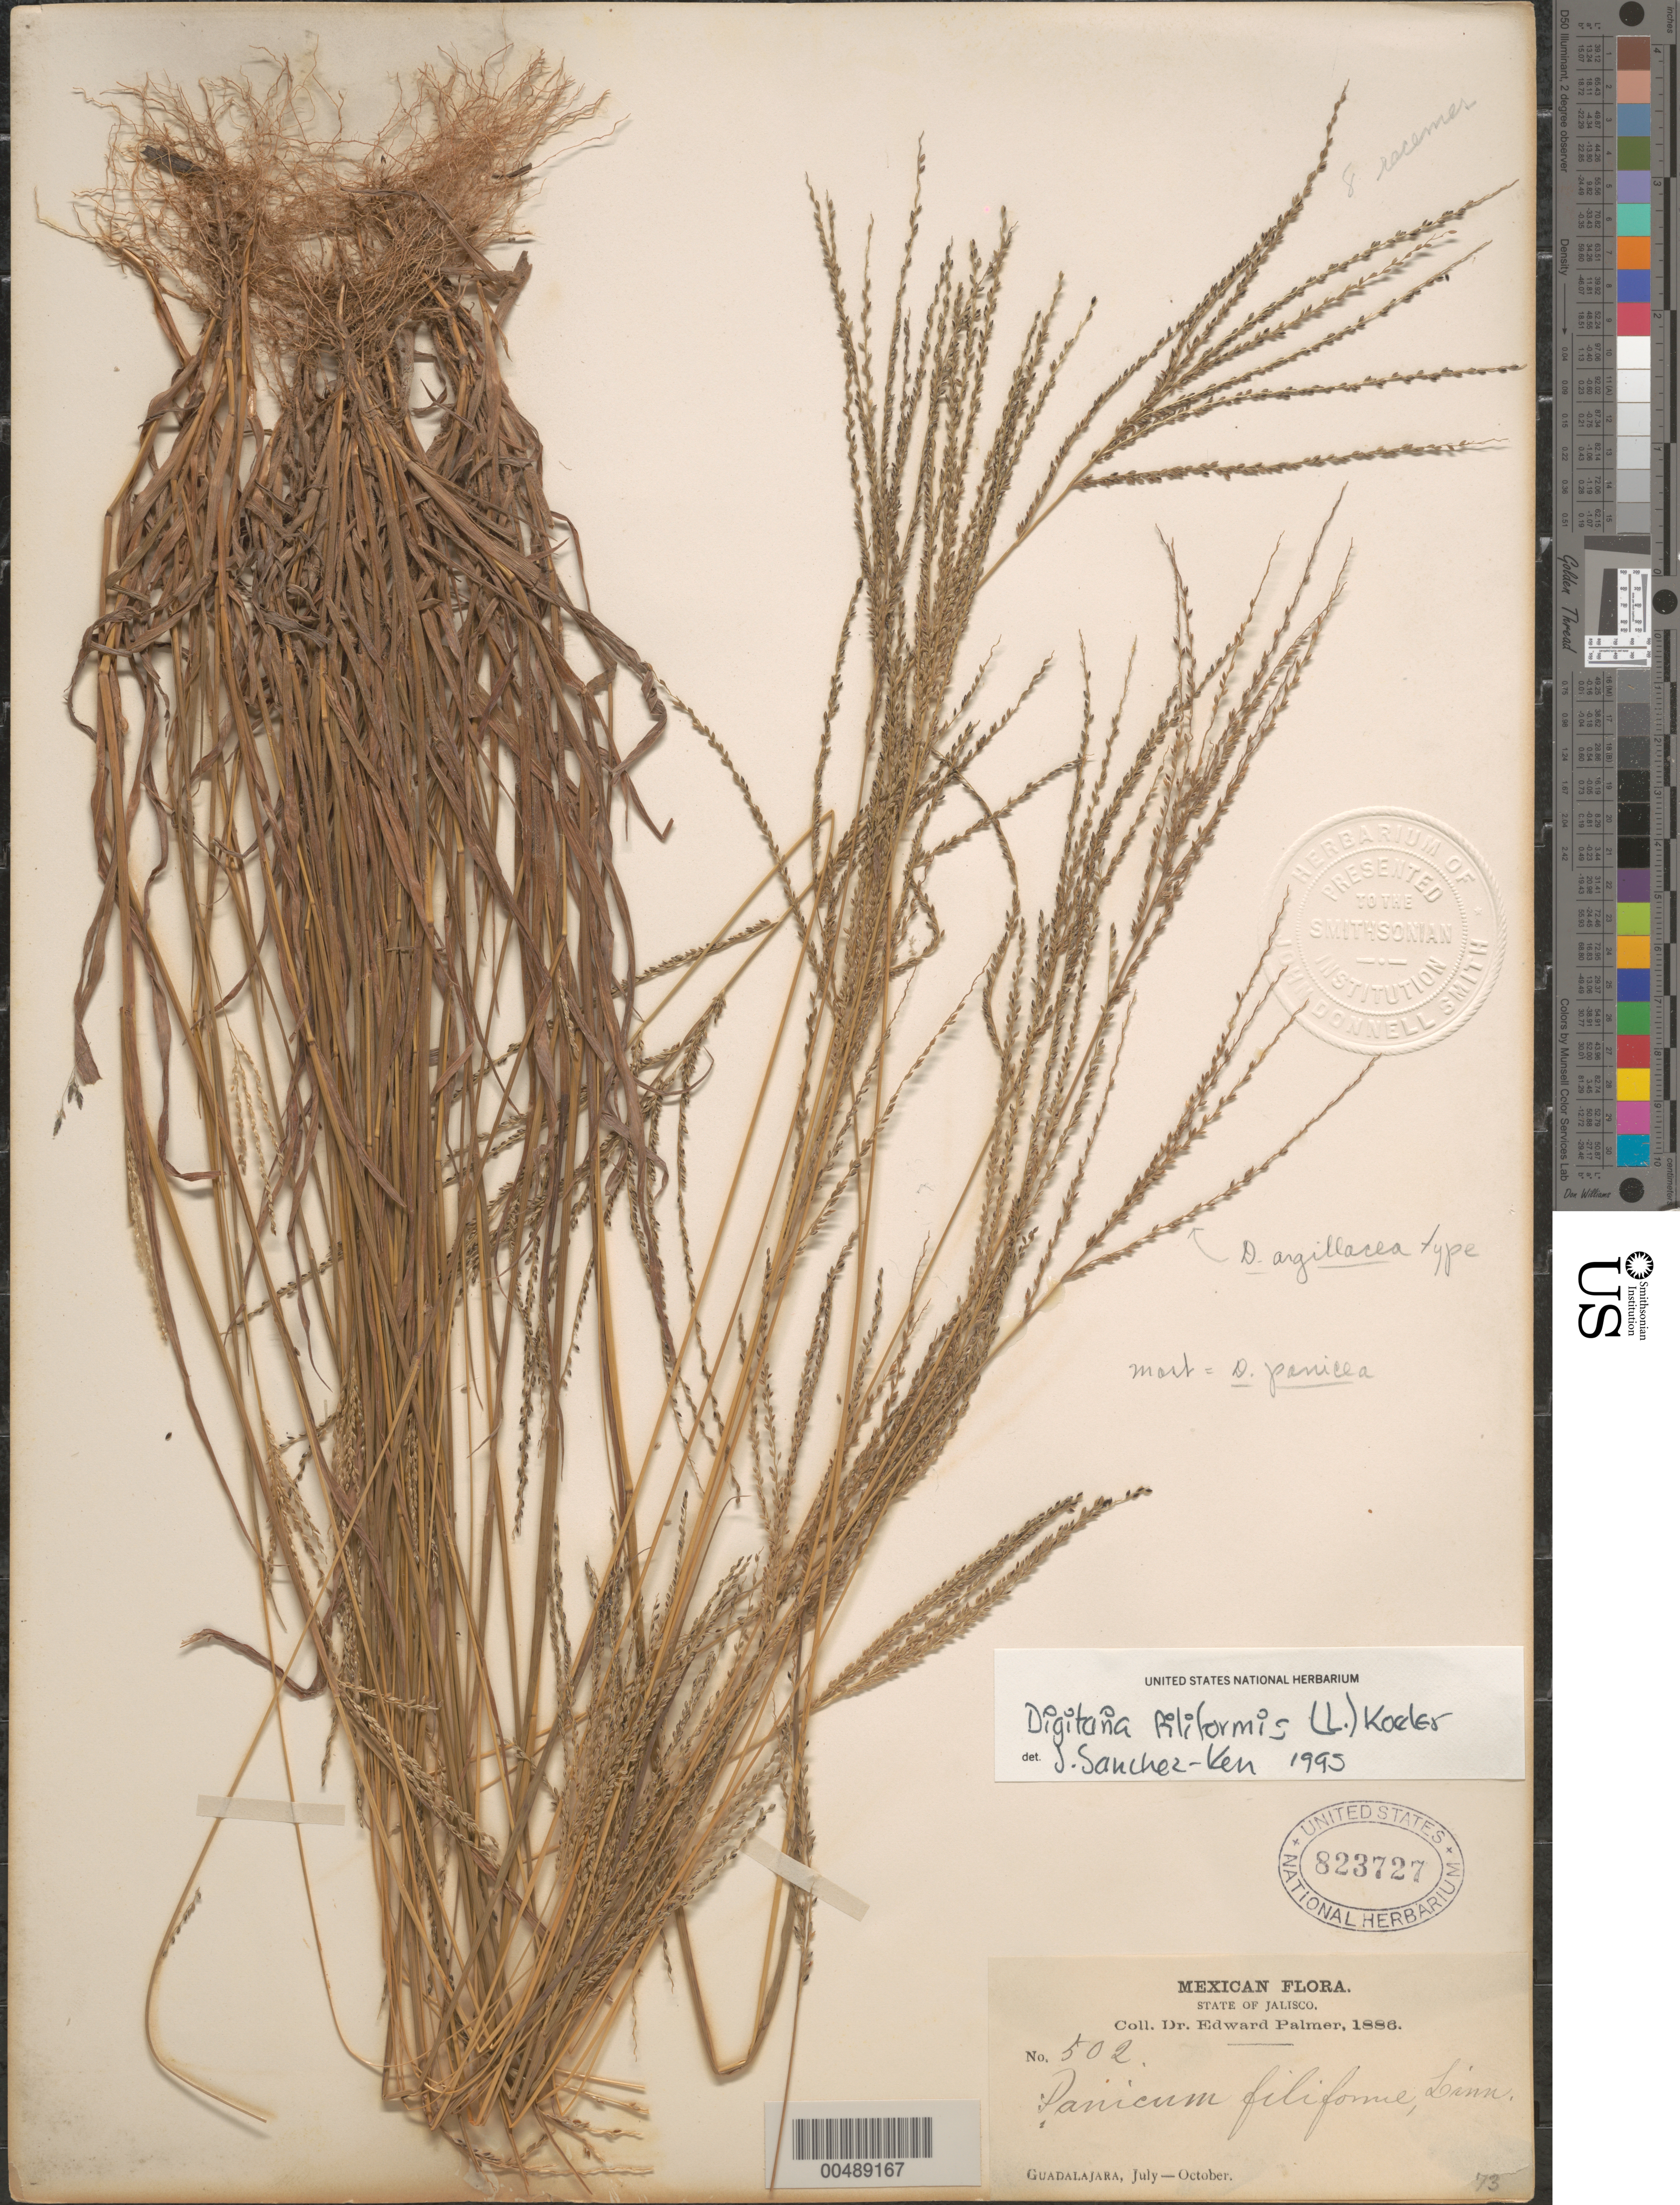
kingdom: Plantae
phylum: Tracheophyta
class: Liliopsida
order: Poales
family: Poaceae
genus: Digitaria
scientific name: Digitaria filiformis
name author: (L.) Koeler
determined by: Sánchez-Ken, J. G.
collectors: E. Palmer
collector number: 502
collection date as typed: Jul 1886 to Oct 1886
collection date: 1886-07/1886-10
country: Mexico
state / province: Jalisco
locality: Guadalajara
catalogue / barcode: US 823727